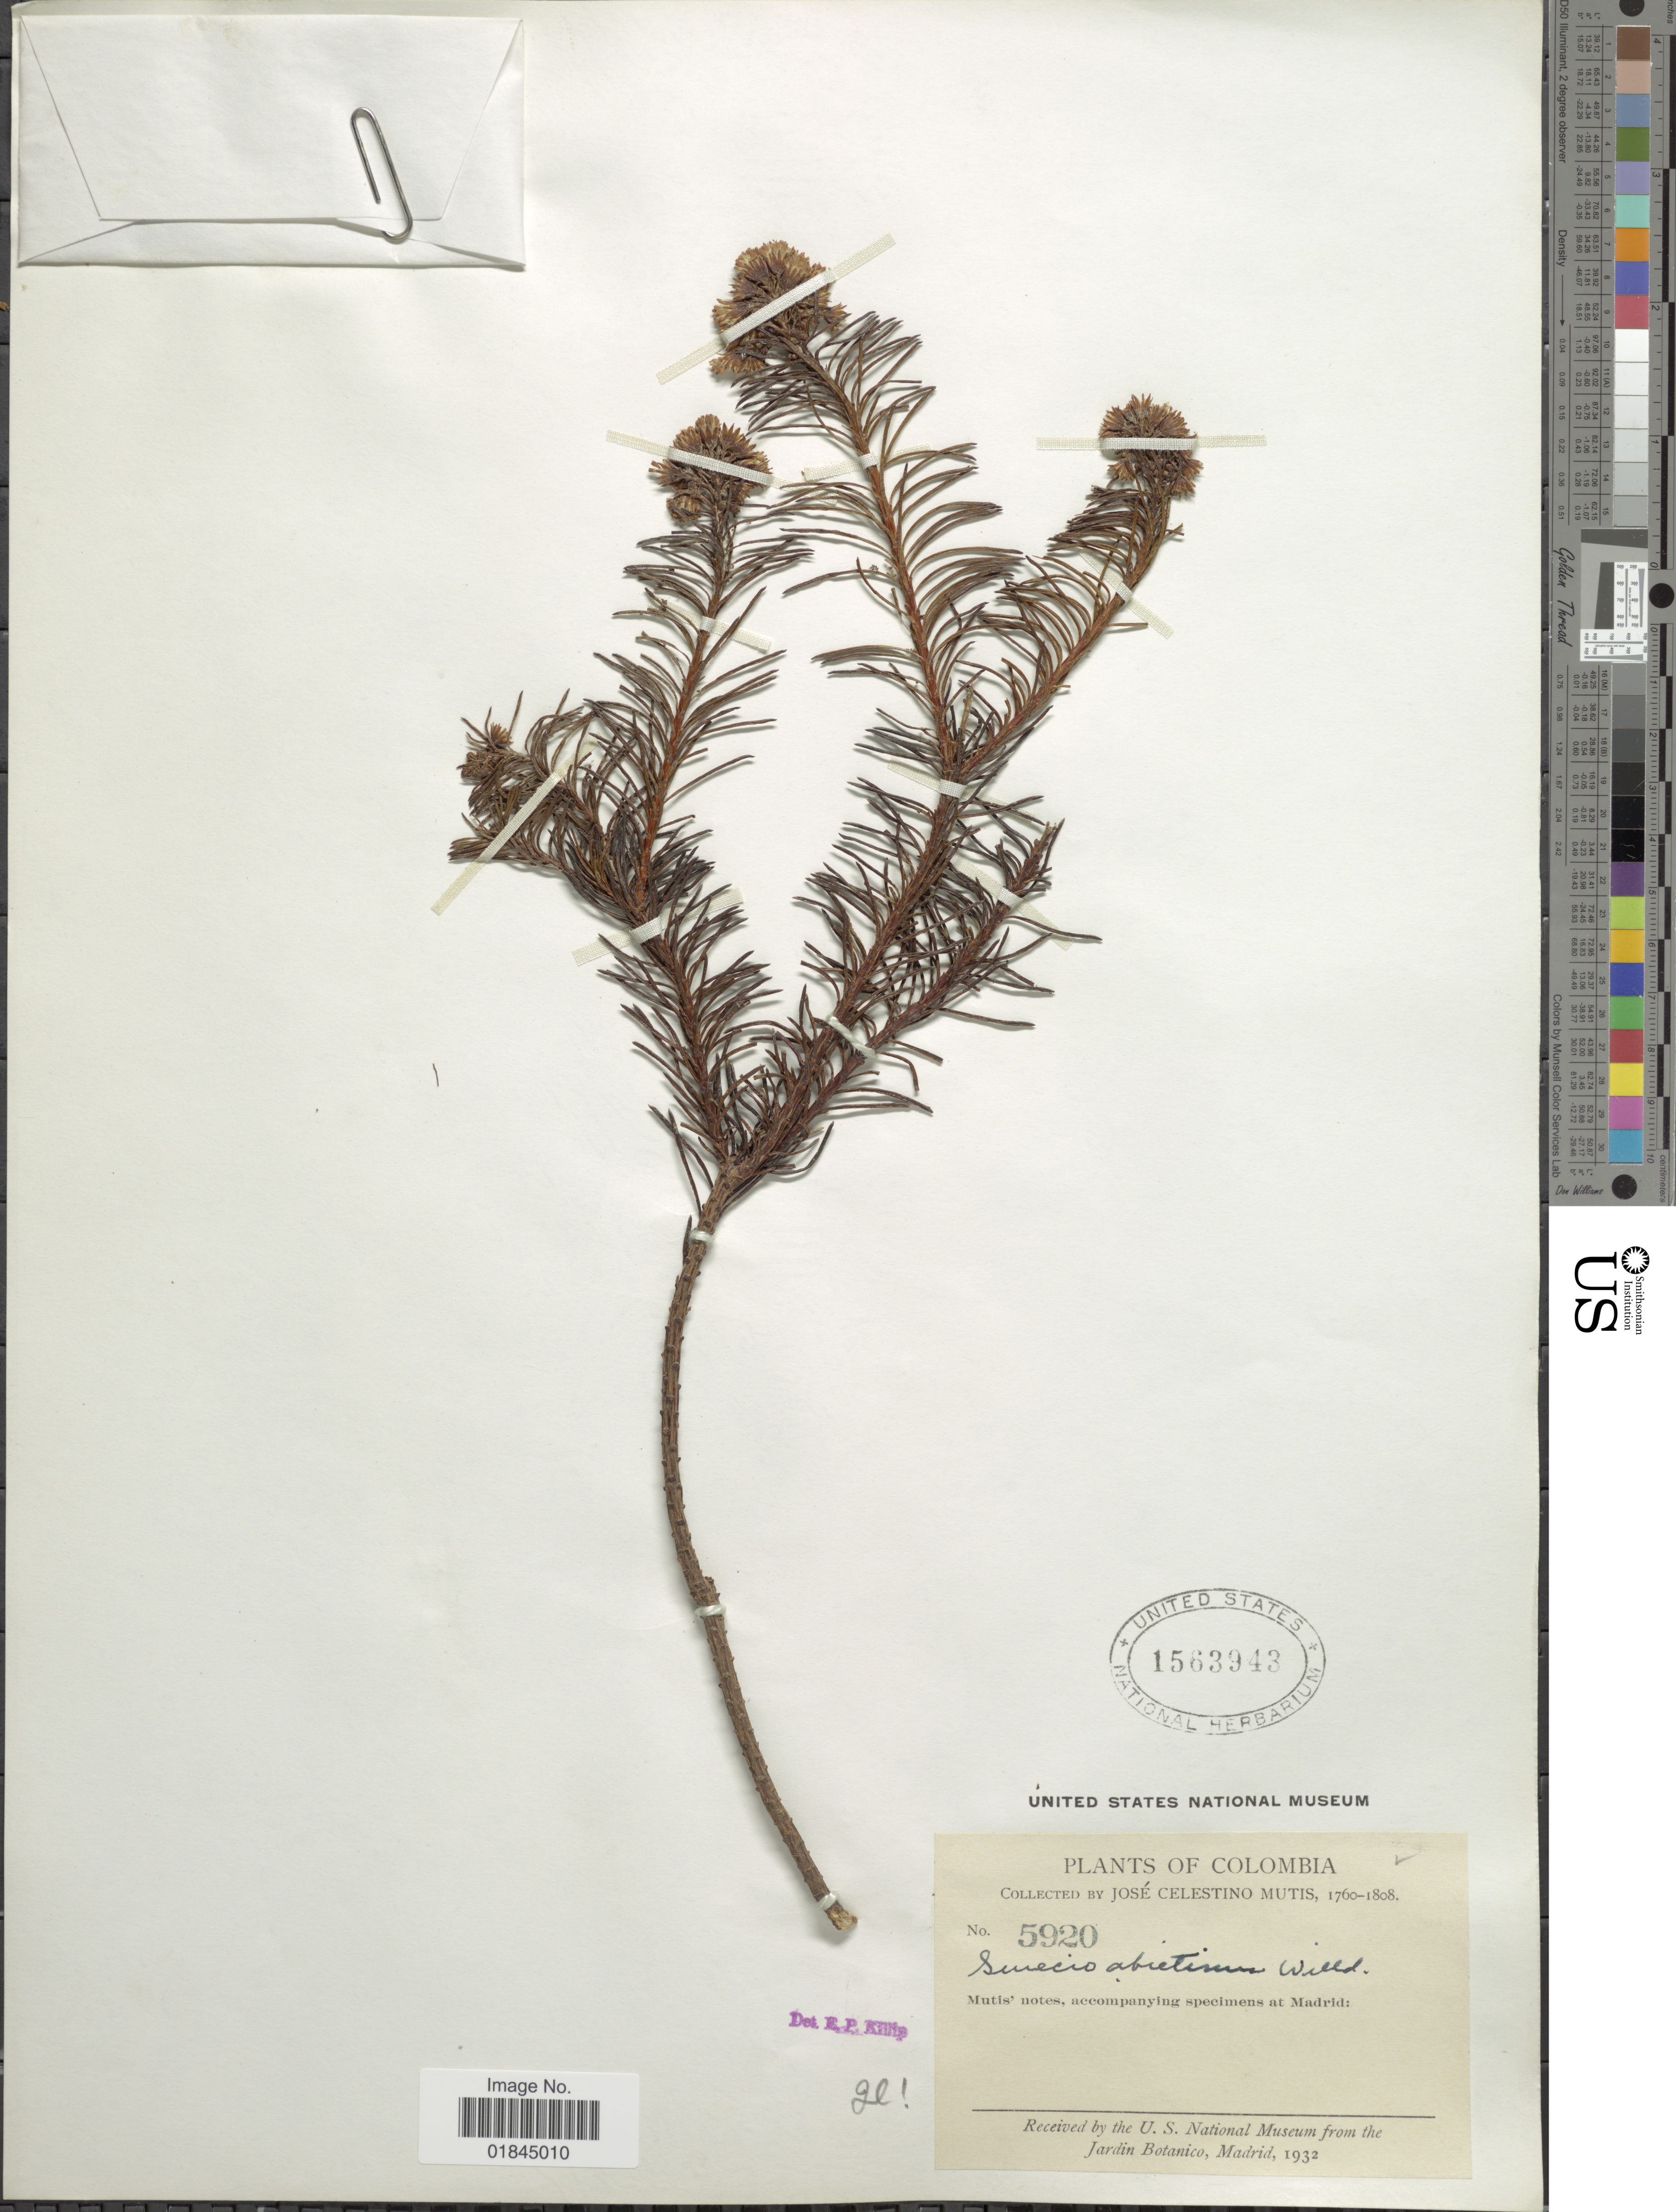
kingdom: Plantae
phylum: Tracheophyta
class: Magnoliopsida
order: Asterales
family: Asteraceae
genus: Pentacalia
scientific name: Pentacalia abietina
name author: (Willd. ex Wedd.) Cuatrec.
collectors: J. C. B. Mutis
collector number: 5920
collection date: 1760/1808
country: Colombia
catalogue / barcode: US 1563943